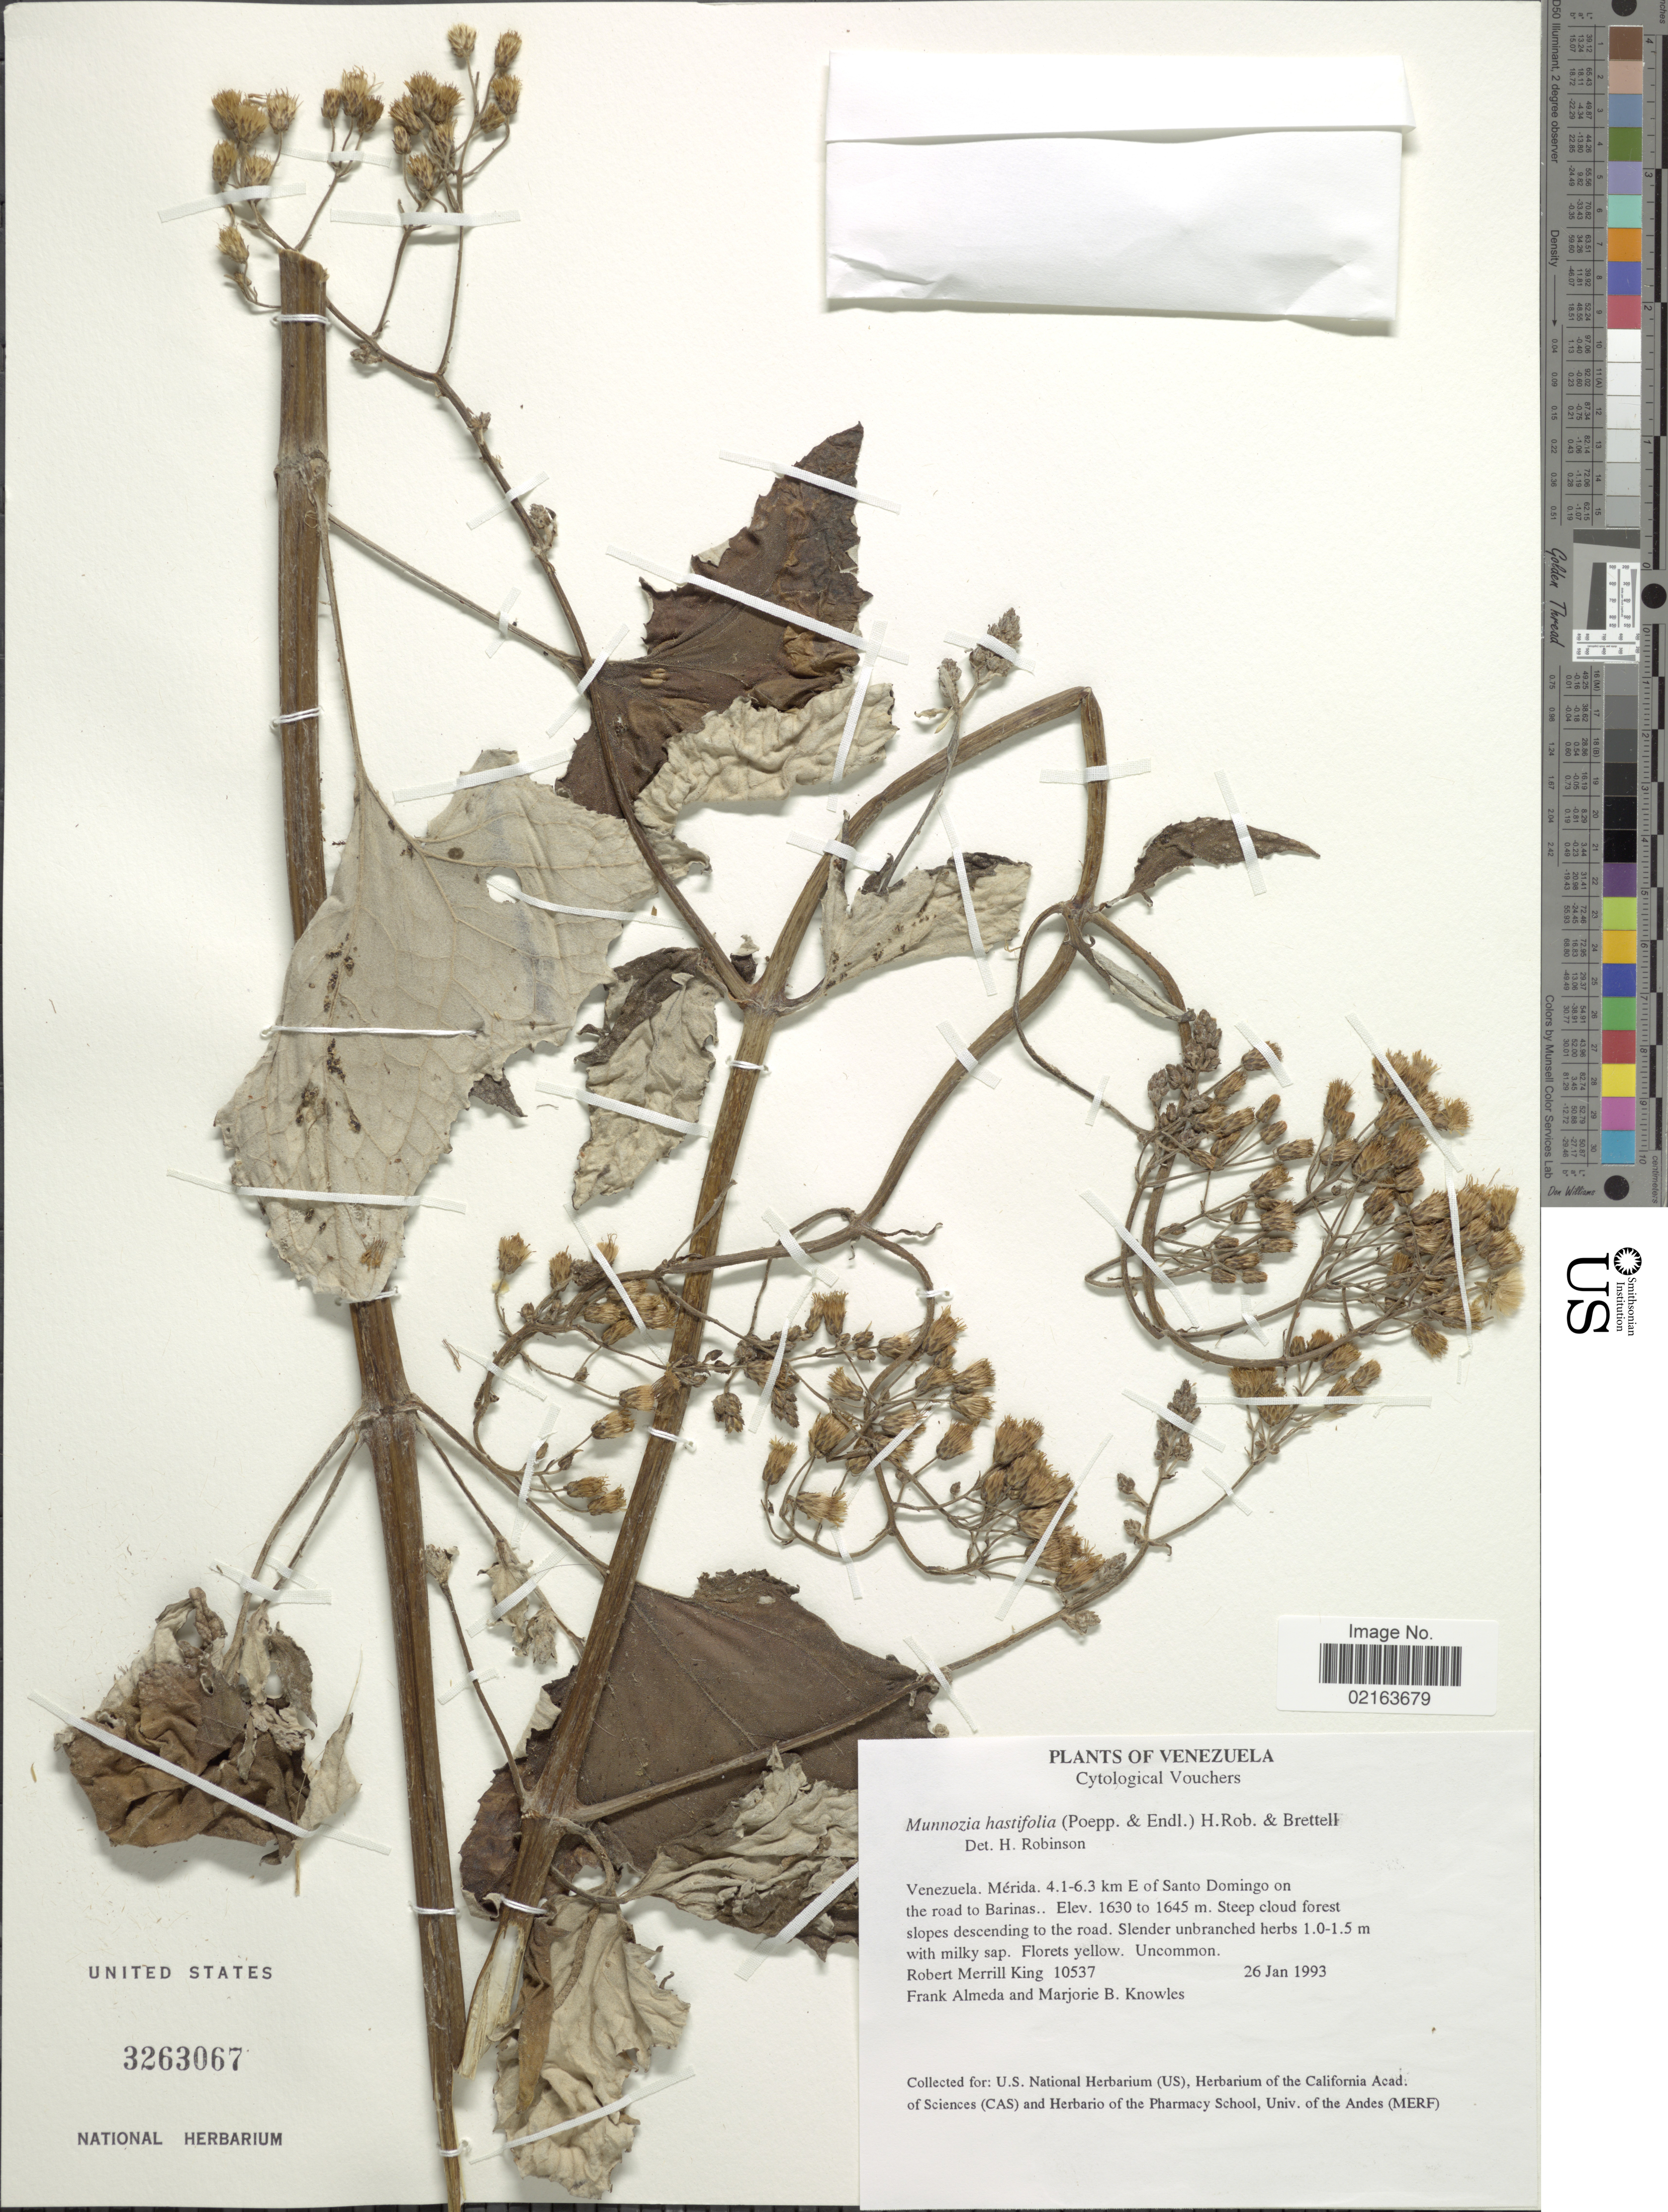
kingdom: Plantae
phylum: Tracheophyta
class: Magnoliopsida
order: Asterales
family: Asteraceae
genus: Munnozia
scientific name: Munnozia hastifolia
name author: (Poepp.) H. Rob. & Brettell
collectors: R. M. King, F. Almeda & M. B. Knowles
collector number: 10537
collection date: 1993-01-26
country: Venezuela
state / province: Mérida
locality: Venezuela. Mérida. 4.1-6.3 km E of Santo Domingo on the road to Barinas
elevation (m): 1630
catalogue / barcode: US 3263067